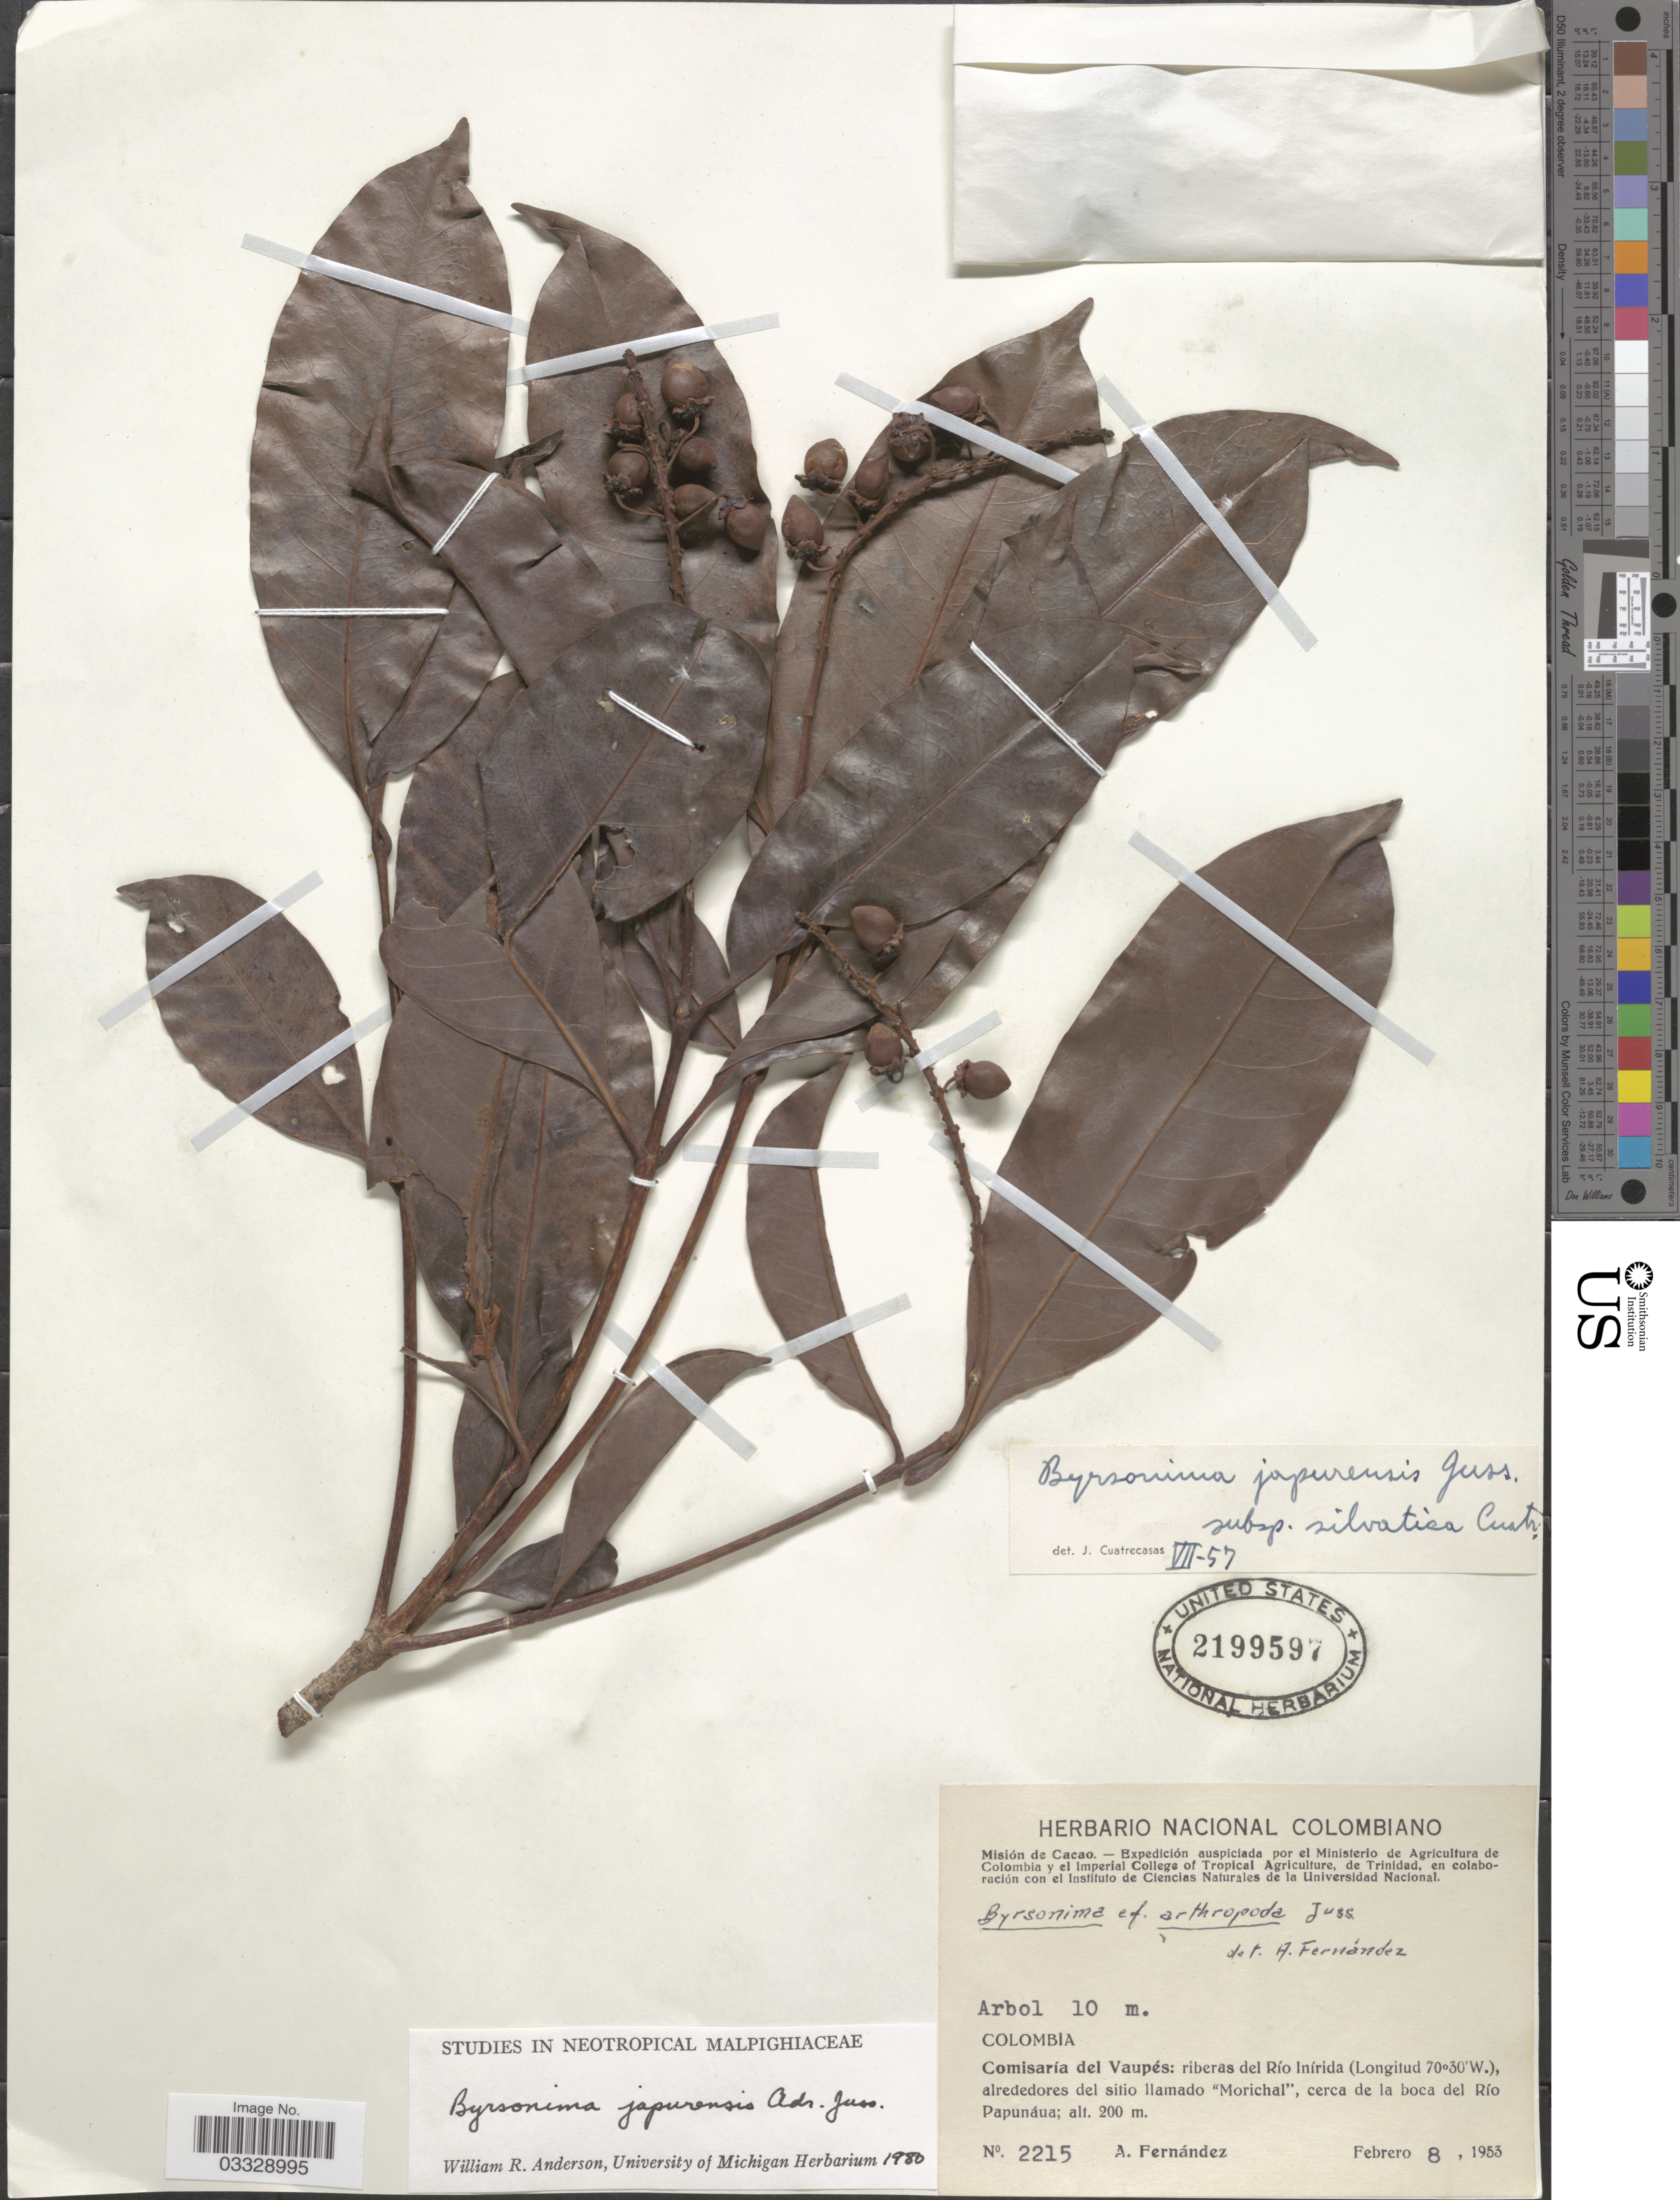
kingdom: Plantae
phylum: Tracheophyta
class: Magnoliopsida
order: Malpighiales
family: Malpighiaceae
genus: Byrsonima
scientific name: Byrsonima japurensis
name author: A. Juss.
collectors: A. Fernández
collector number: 2215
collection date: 1953-02-08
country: Colombia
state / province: Vaupés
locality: Comisaría del Vaupés: riberas del Río Inírida, alrededores del sitio llamado "Morichal", cerca de la boca del Río Papunáua.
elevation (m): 200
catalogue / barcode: US 2199597